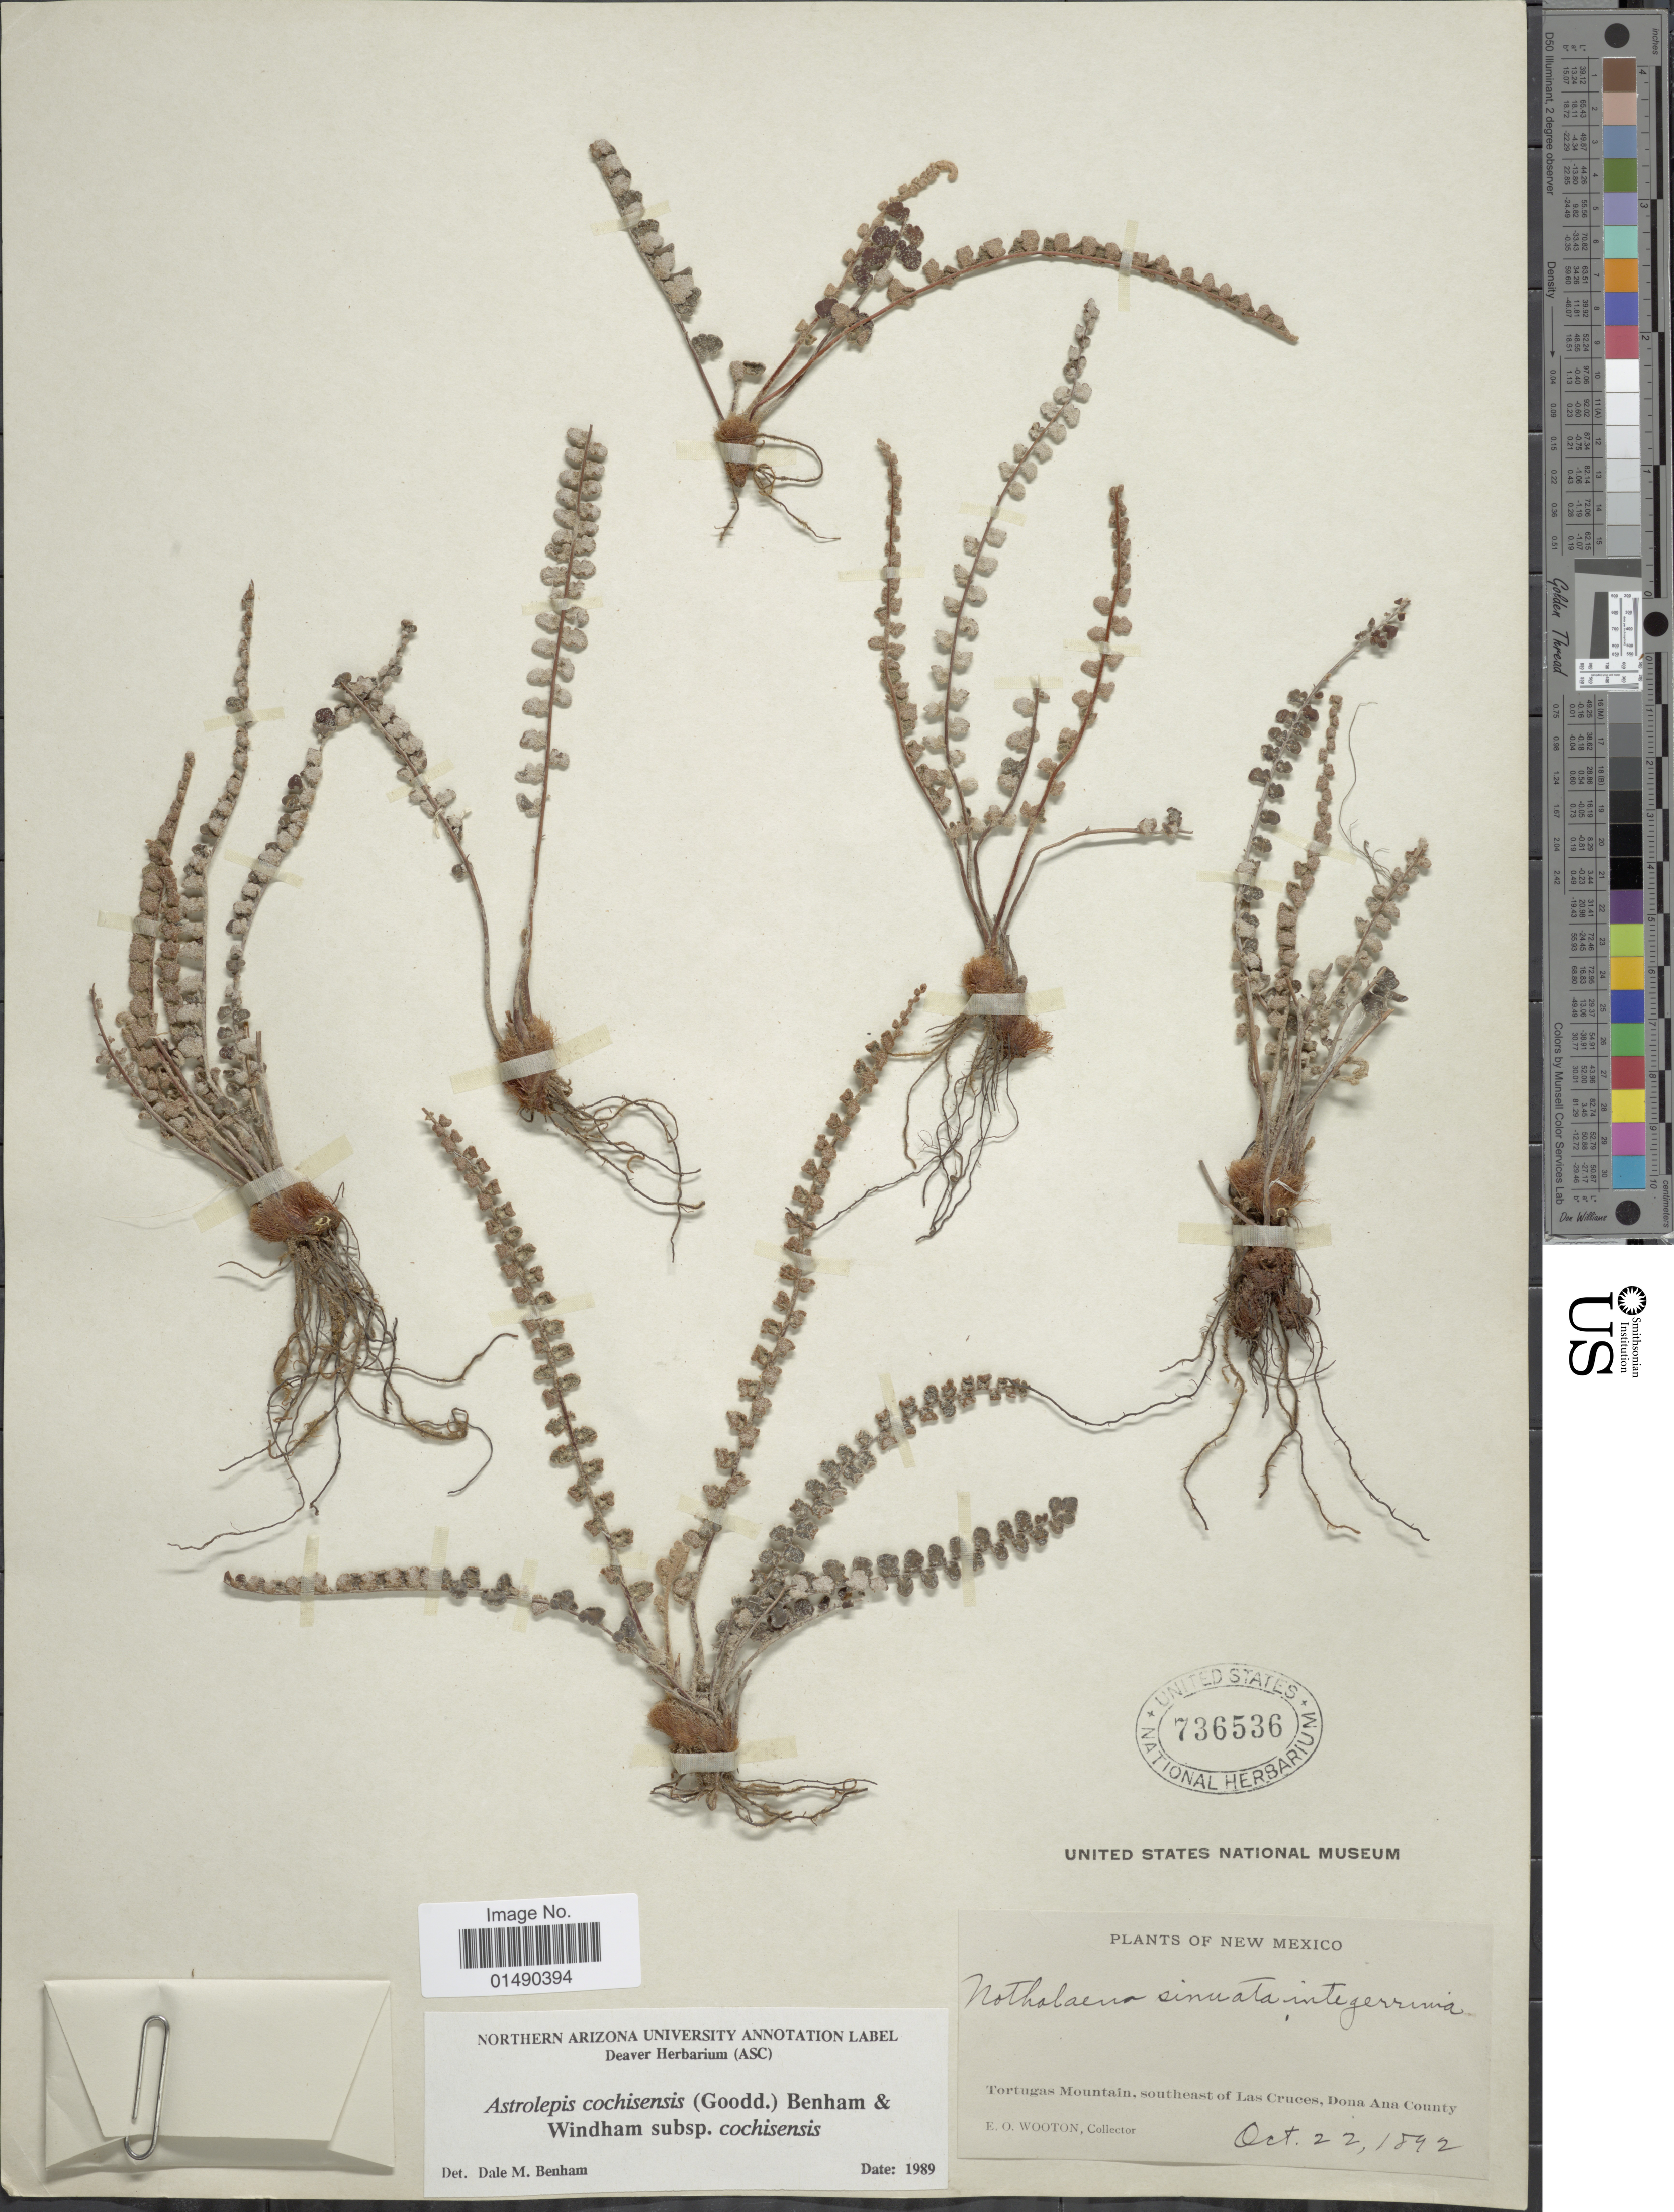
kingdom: Plantae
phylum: Tracheophyta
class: Polypodiopsida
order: Polypodiales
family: Pteridaceae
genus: Astrolepis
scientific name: Astrolepis cochisensis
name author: (C.O. Goodd.) D.M. Benham & Windham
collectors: E. O. Wooton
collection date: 1892-10-22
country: United States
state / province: New Mexico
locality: Torugas Mountain, southeast of Las Cruces, Dona Ana County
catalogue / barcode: US 736536